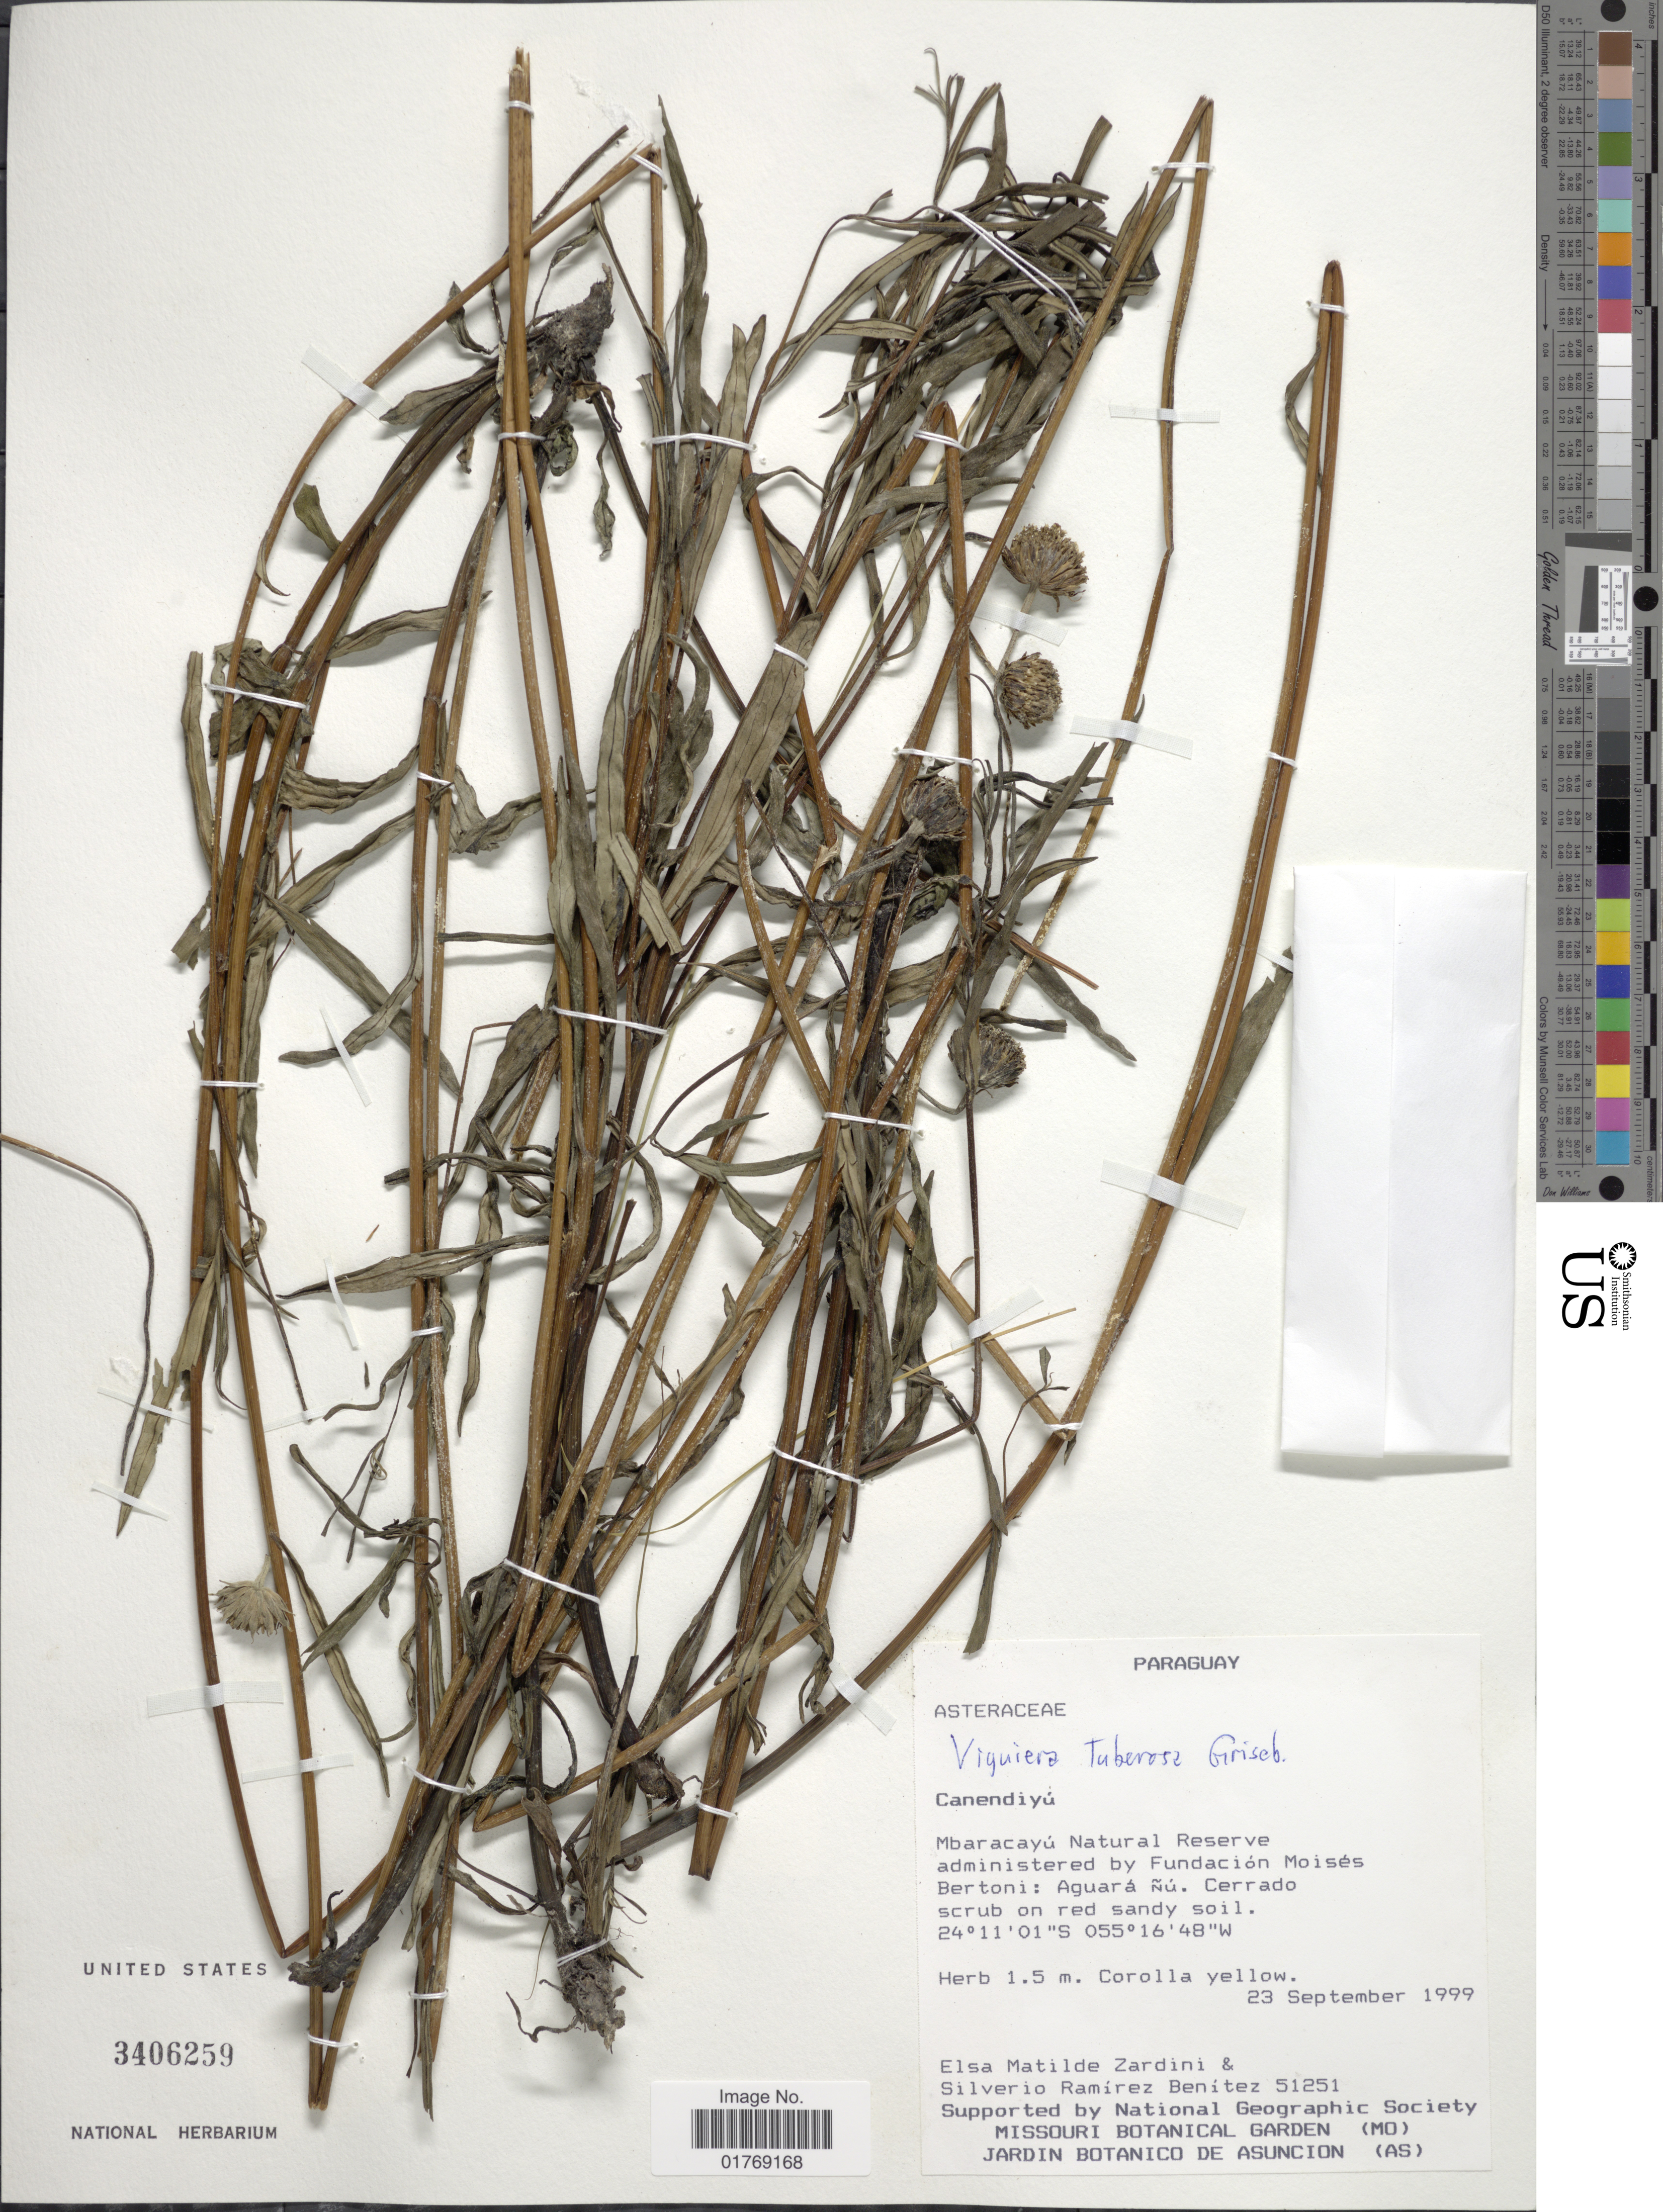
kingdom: Plantae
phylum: Tracheophyta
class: Magnoliopsida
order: Asterales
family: Asteraceae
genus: Viguiera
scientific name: Viguiera tuberosa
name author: Griseb.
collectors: E. M. Zardini & S. Ramírez Benítez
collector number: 51251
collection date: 1999-09-23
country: Paraguay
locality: Canendiyú. Mbaracayú Natural Reserve administered by Fundación Moisés Bertoni: Aguará Nú.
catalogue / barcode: US 3406259